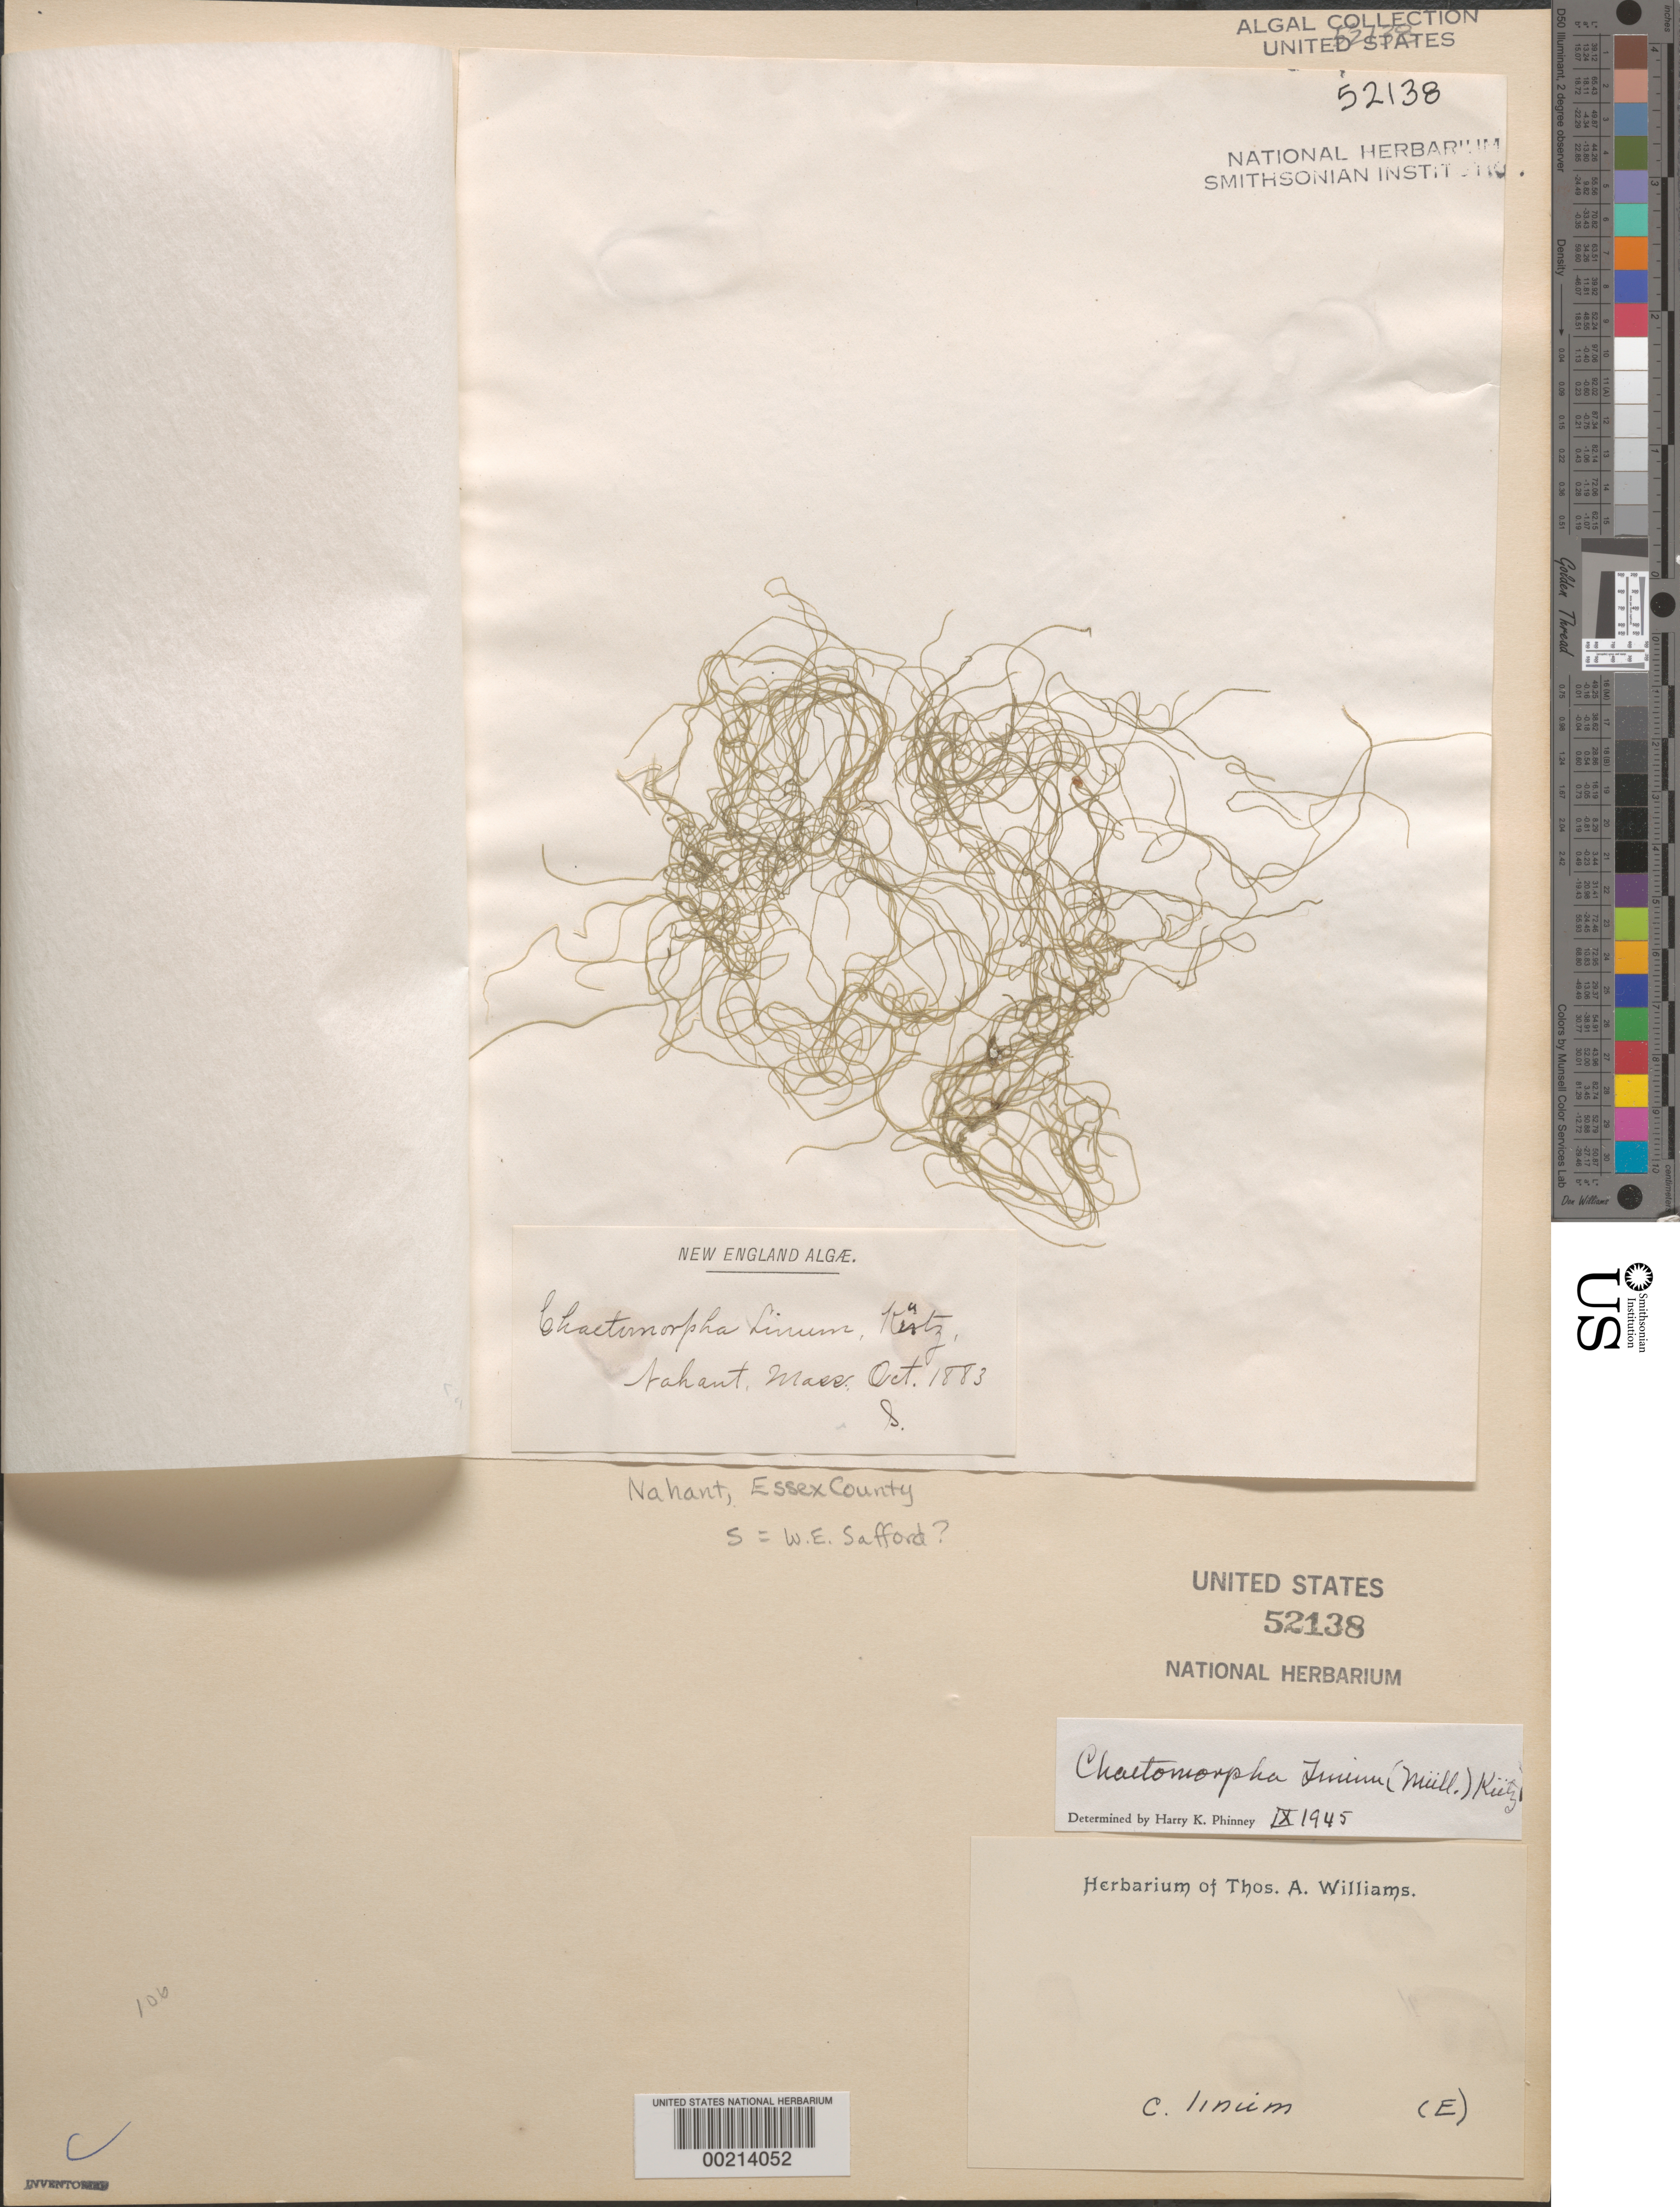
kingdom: Plantae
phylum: Chlorophyta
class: Ulvophyceae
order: Cladophorales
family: Cladophoraceae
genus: Chaetomorpha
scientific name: Chaetomorpha linum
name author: (O.F. Muell.) Kütz.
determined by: Phinney, H. K.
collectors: W. E. Safford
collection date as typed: Oct 1883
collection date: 1883-10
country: United States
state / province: Massachusetts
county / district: Essex County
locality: Nahant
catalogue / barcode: US 52138